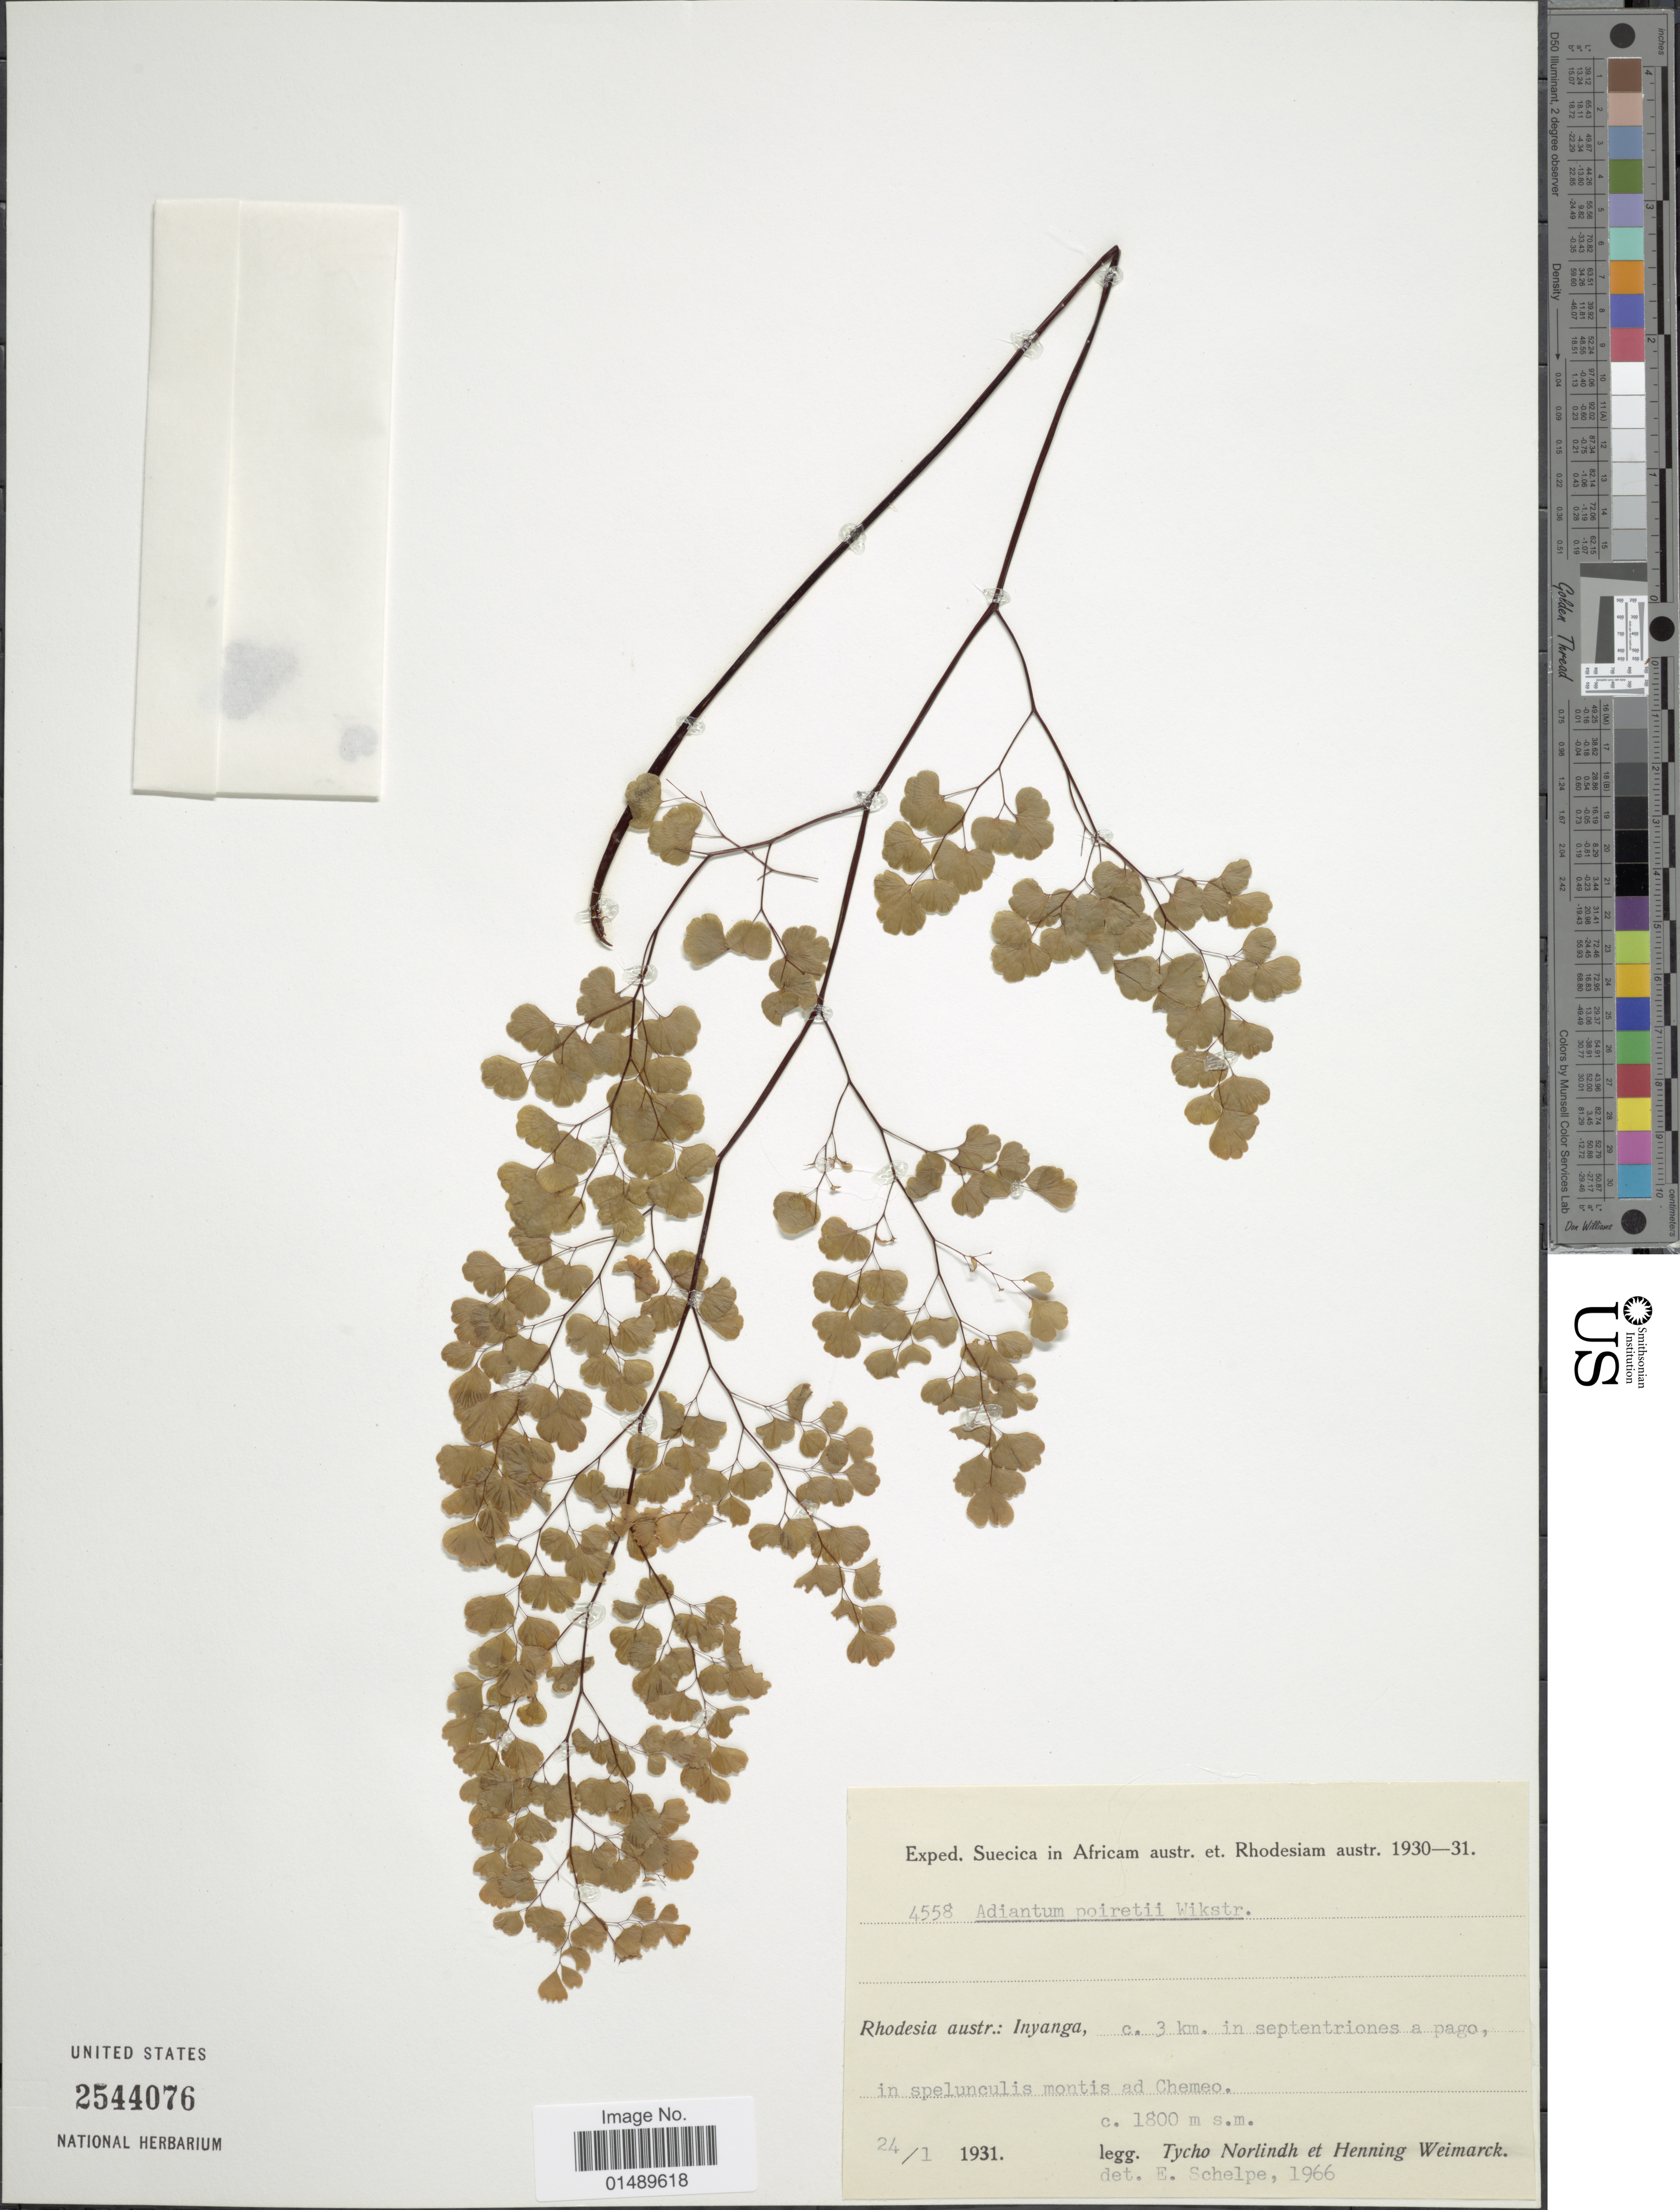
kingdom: Plantae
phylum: Tracheophyta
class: Polypodiopsida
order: Polypodiales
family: Pteridaceae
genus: Adiantum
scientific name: Adiantum poiretii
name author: Wikstr.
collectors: N. T. Norlindh & H. Weimarck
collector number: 4558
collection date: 1931-01-21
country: Zimbabwe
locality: Fricam austr. et Rhodesiam, Rhodesia austr: Inyanga, c. 3 km. in septentriones a pago.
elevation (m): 1800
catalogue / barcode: US 2544076